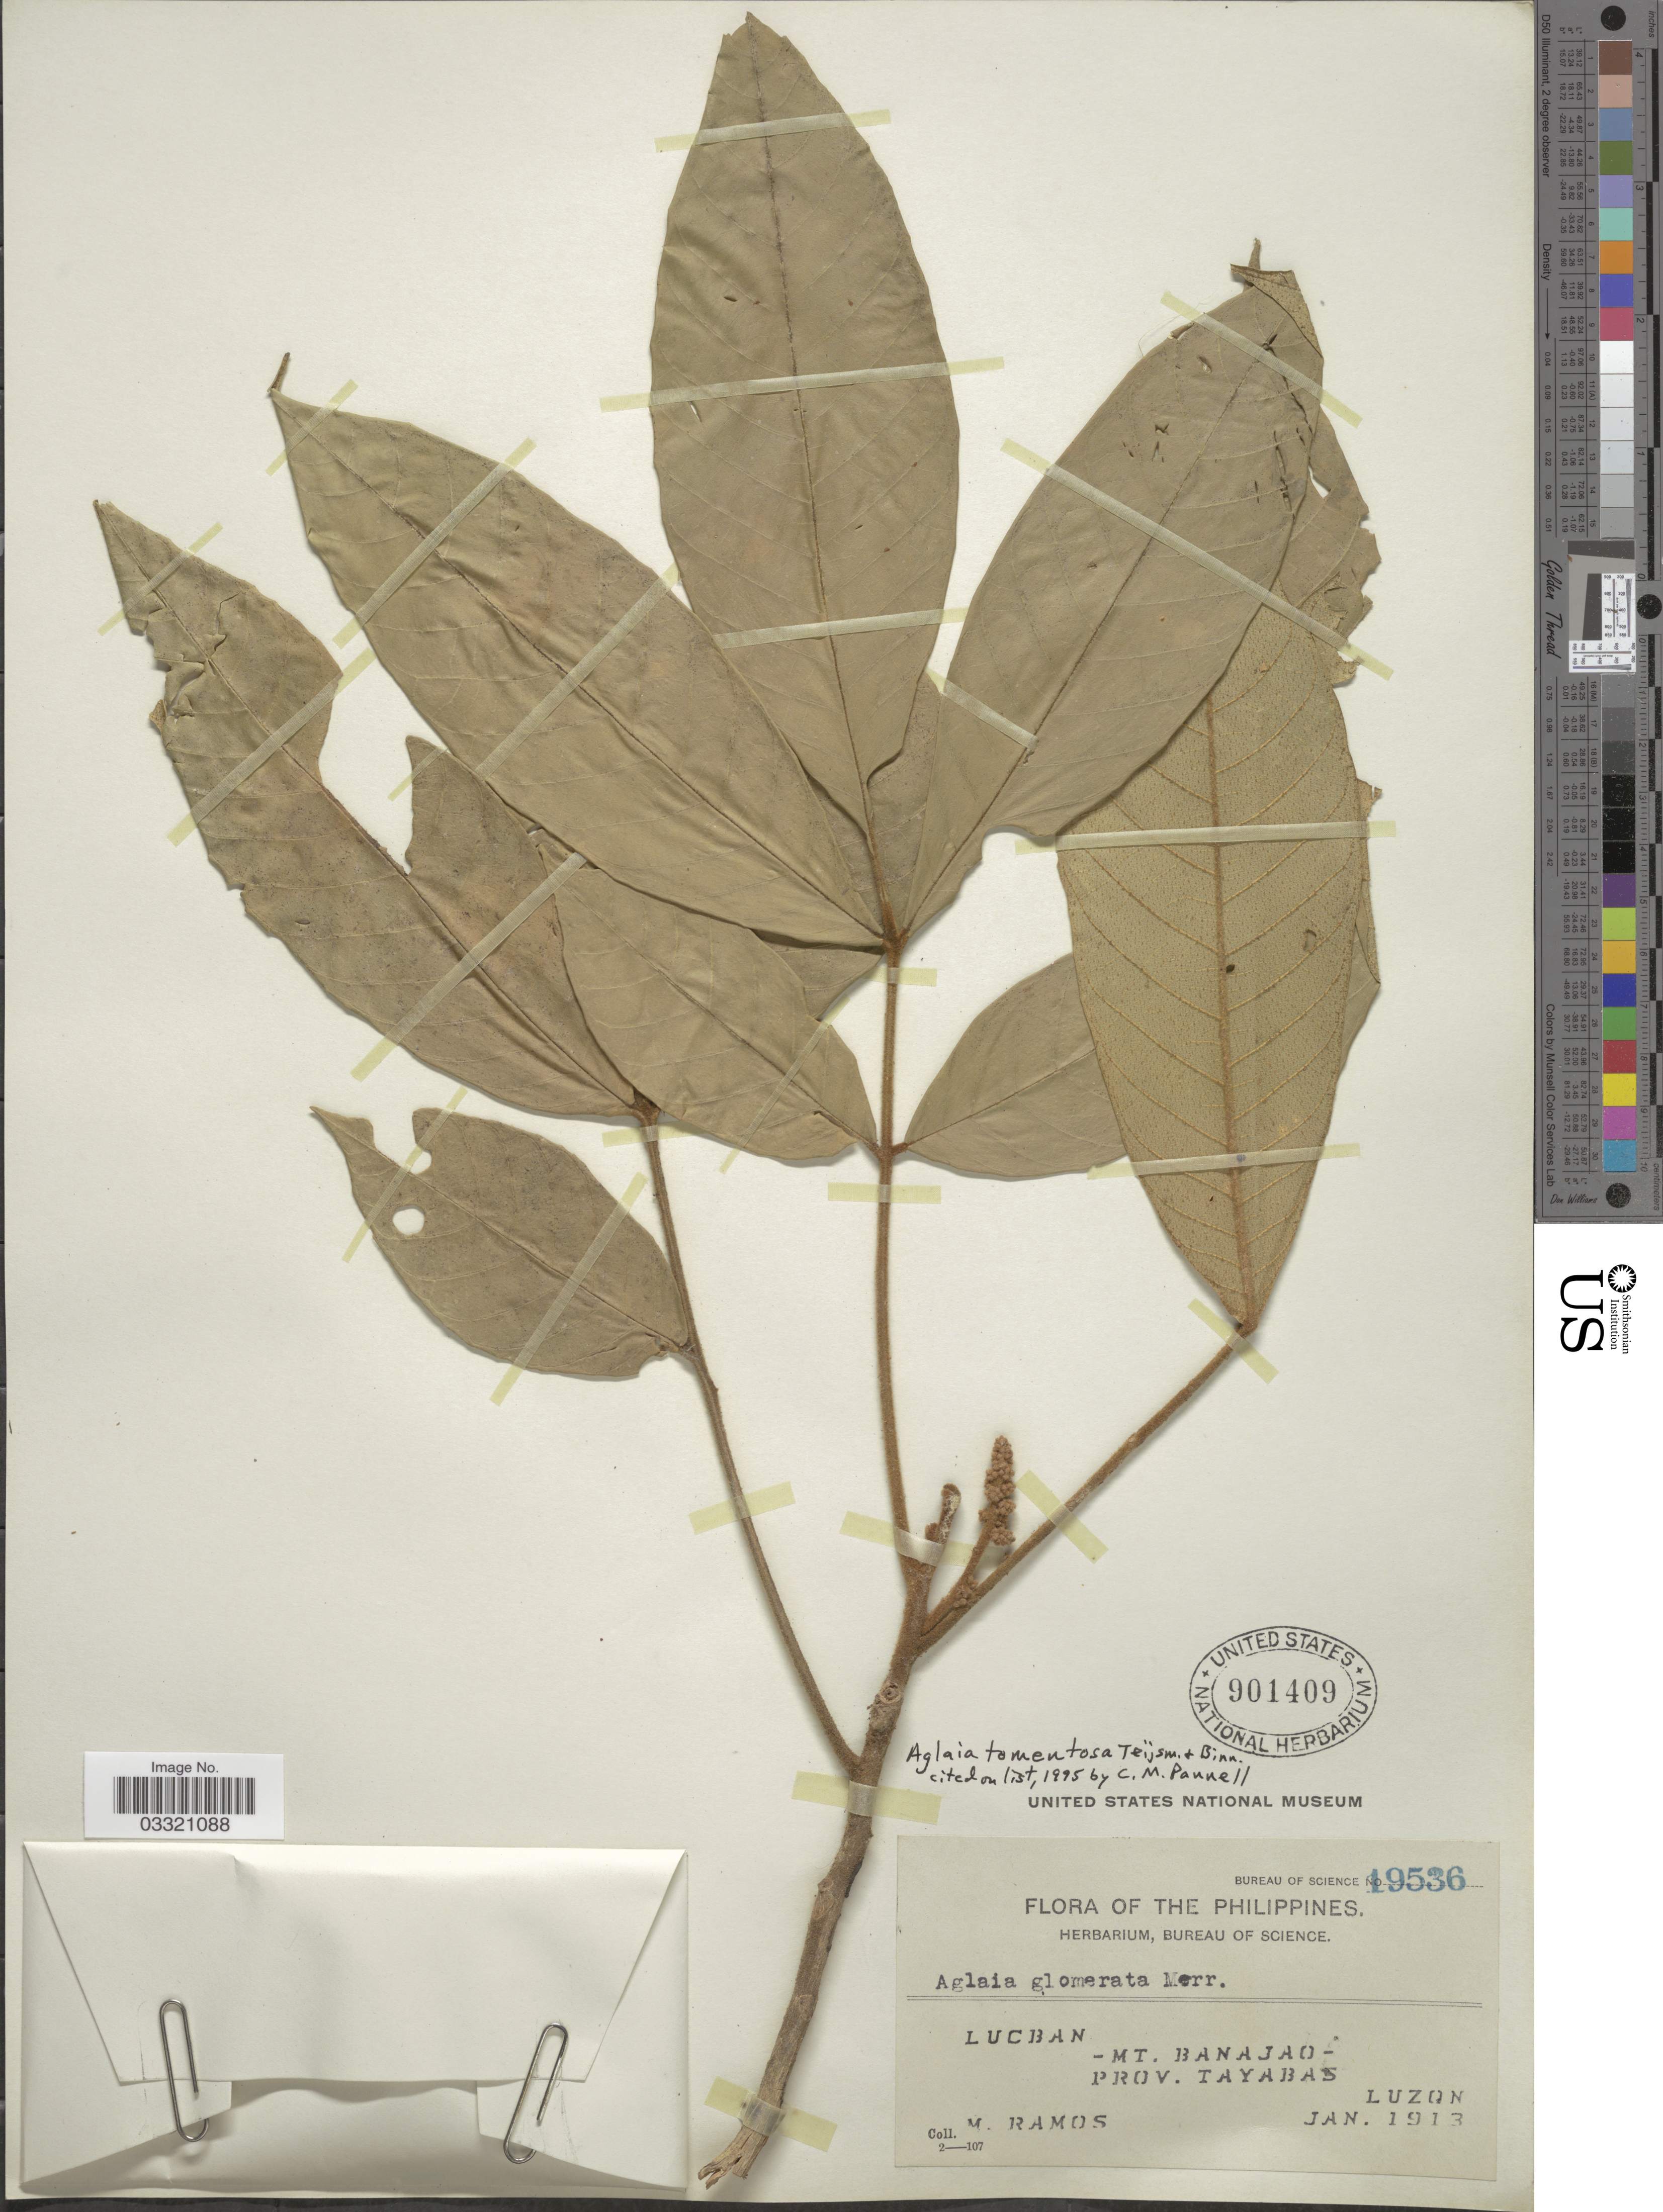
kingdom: Plantae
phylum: Tracheophyta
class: Magnoliopsida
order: Sapindales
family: Meliaceae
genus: Aglaia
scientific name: Aglaia tomentosa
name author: Teijsm. & Binn.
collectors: M. Ramos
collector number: Bureau of Science 19536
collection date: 1913-01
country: Philippines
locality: Lucban -Mt. Banajao- Prov. Tayabas. Luzon.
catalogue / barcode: US 901409